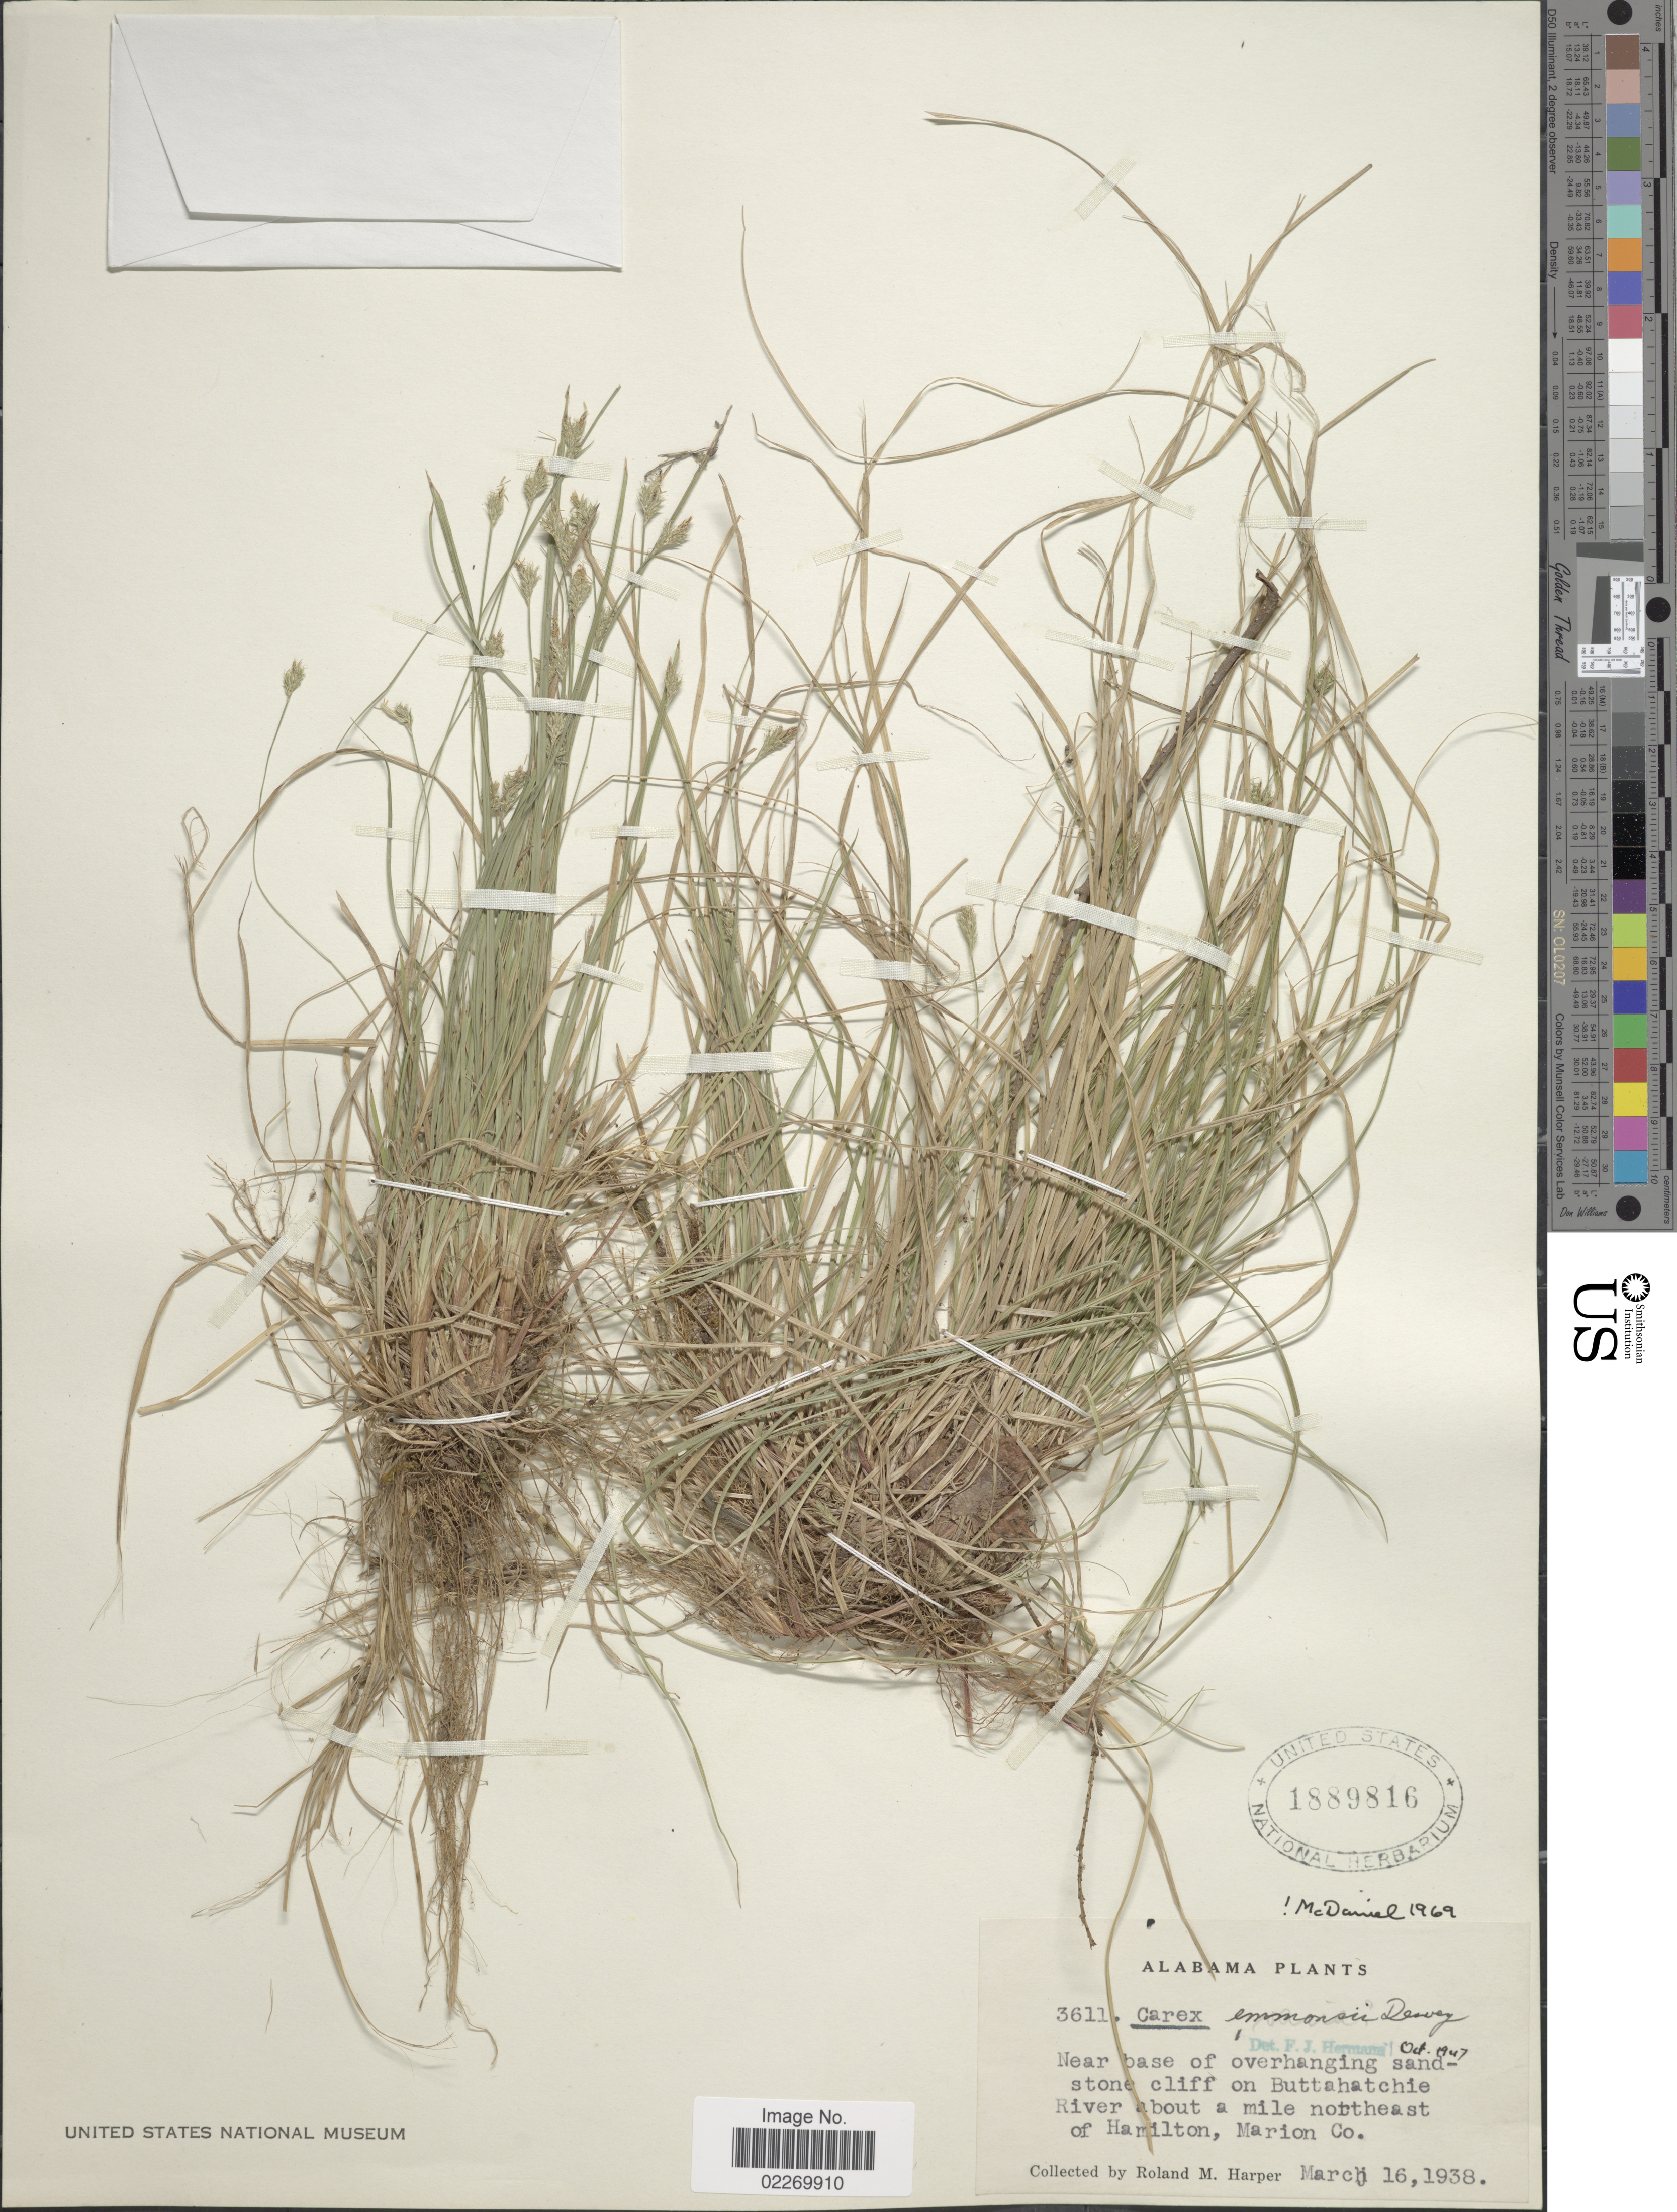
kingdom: Plantae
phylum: Tracheophyta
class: Liliopsida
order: Poales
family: Cyperaceae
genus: Carex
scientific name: Carex emmonsii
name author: Dewey ex Torr.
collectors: R. M. Harper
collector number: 3611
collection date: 1938-03-16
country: United States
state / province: Alabama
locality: Near base of overhanging sandstone cliff on Buttahatchie River about 1 mile northeast of Hamilton, Marion Co.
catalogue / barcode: US 1889816